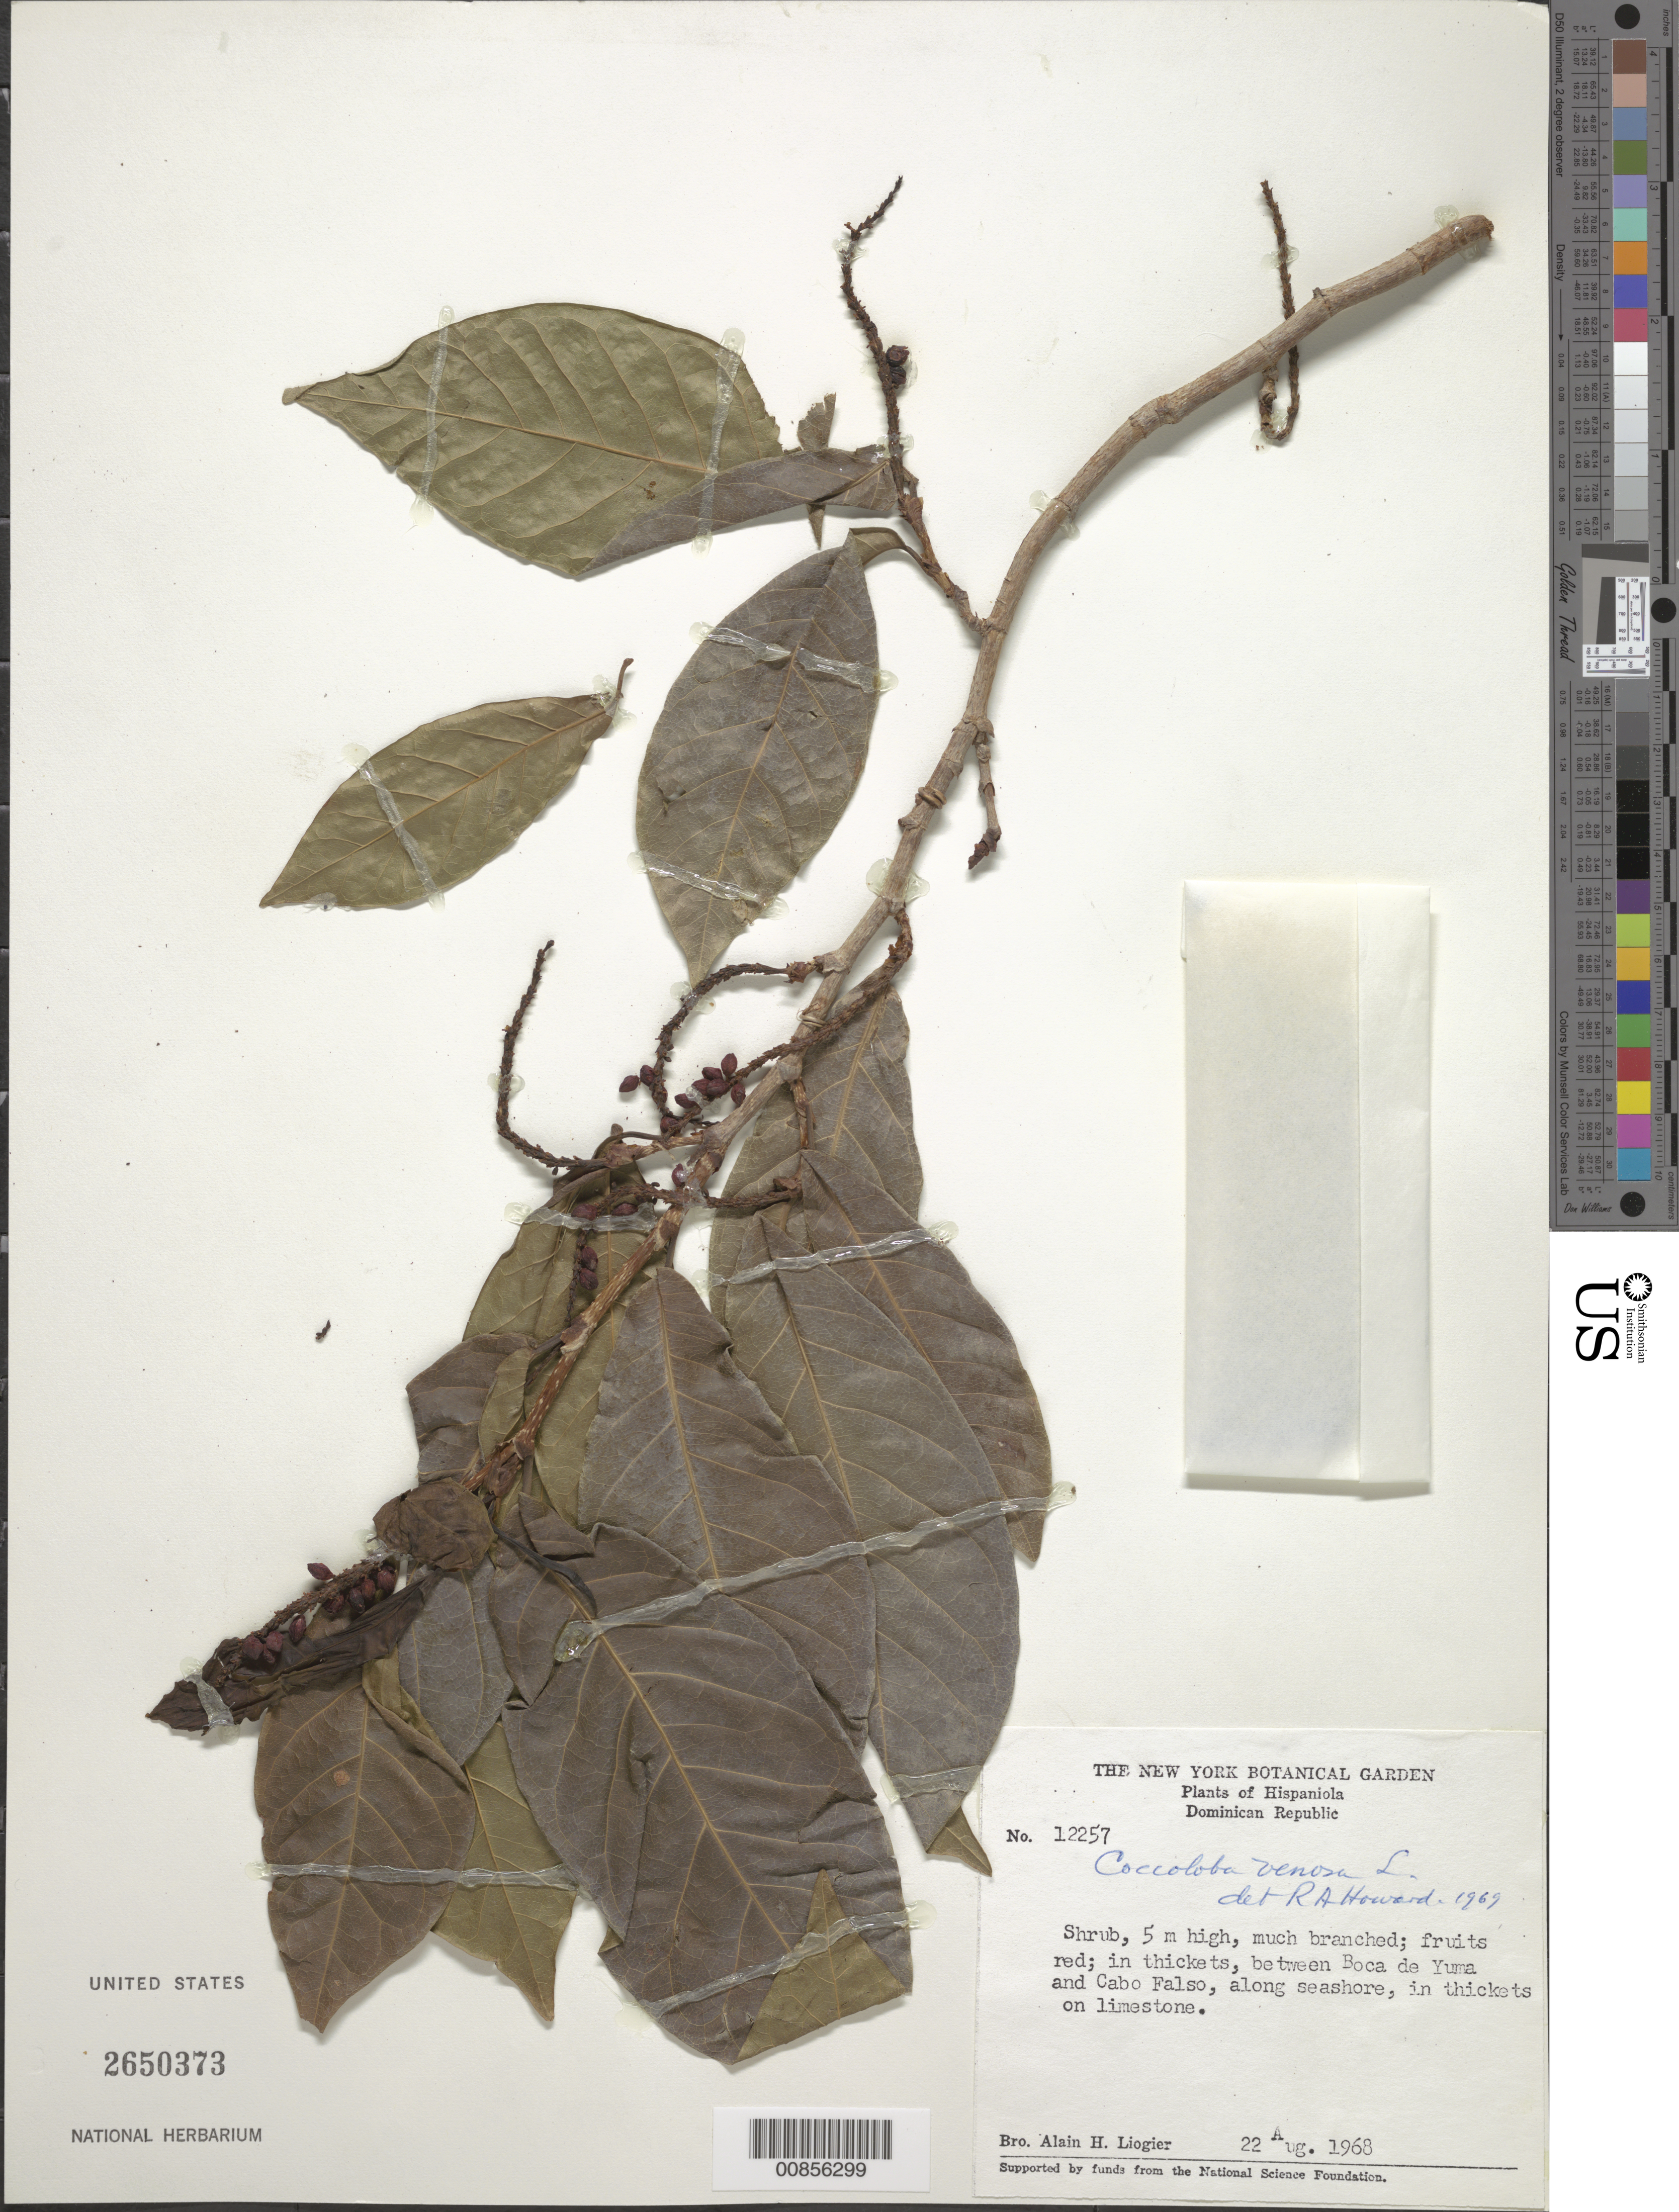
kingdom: Plantae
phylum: Tracheophyta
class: Magnoliopsida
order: Caryophyllales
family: Polygonaceae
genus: Coccoloba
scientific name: Coccoloba venosa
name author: L.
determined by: Howard, R. A.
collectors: A. H. Liogier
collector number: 12257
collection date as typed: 22 Aug 1968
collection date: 1968-08-22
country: Dominican Republic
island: Hispaniola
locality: Between Boca de Yuma and Cabo Falso. Along seashore.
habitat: In thickets on limestone. Along seashore.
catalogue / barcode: US 2650373